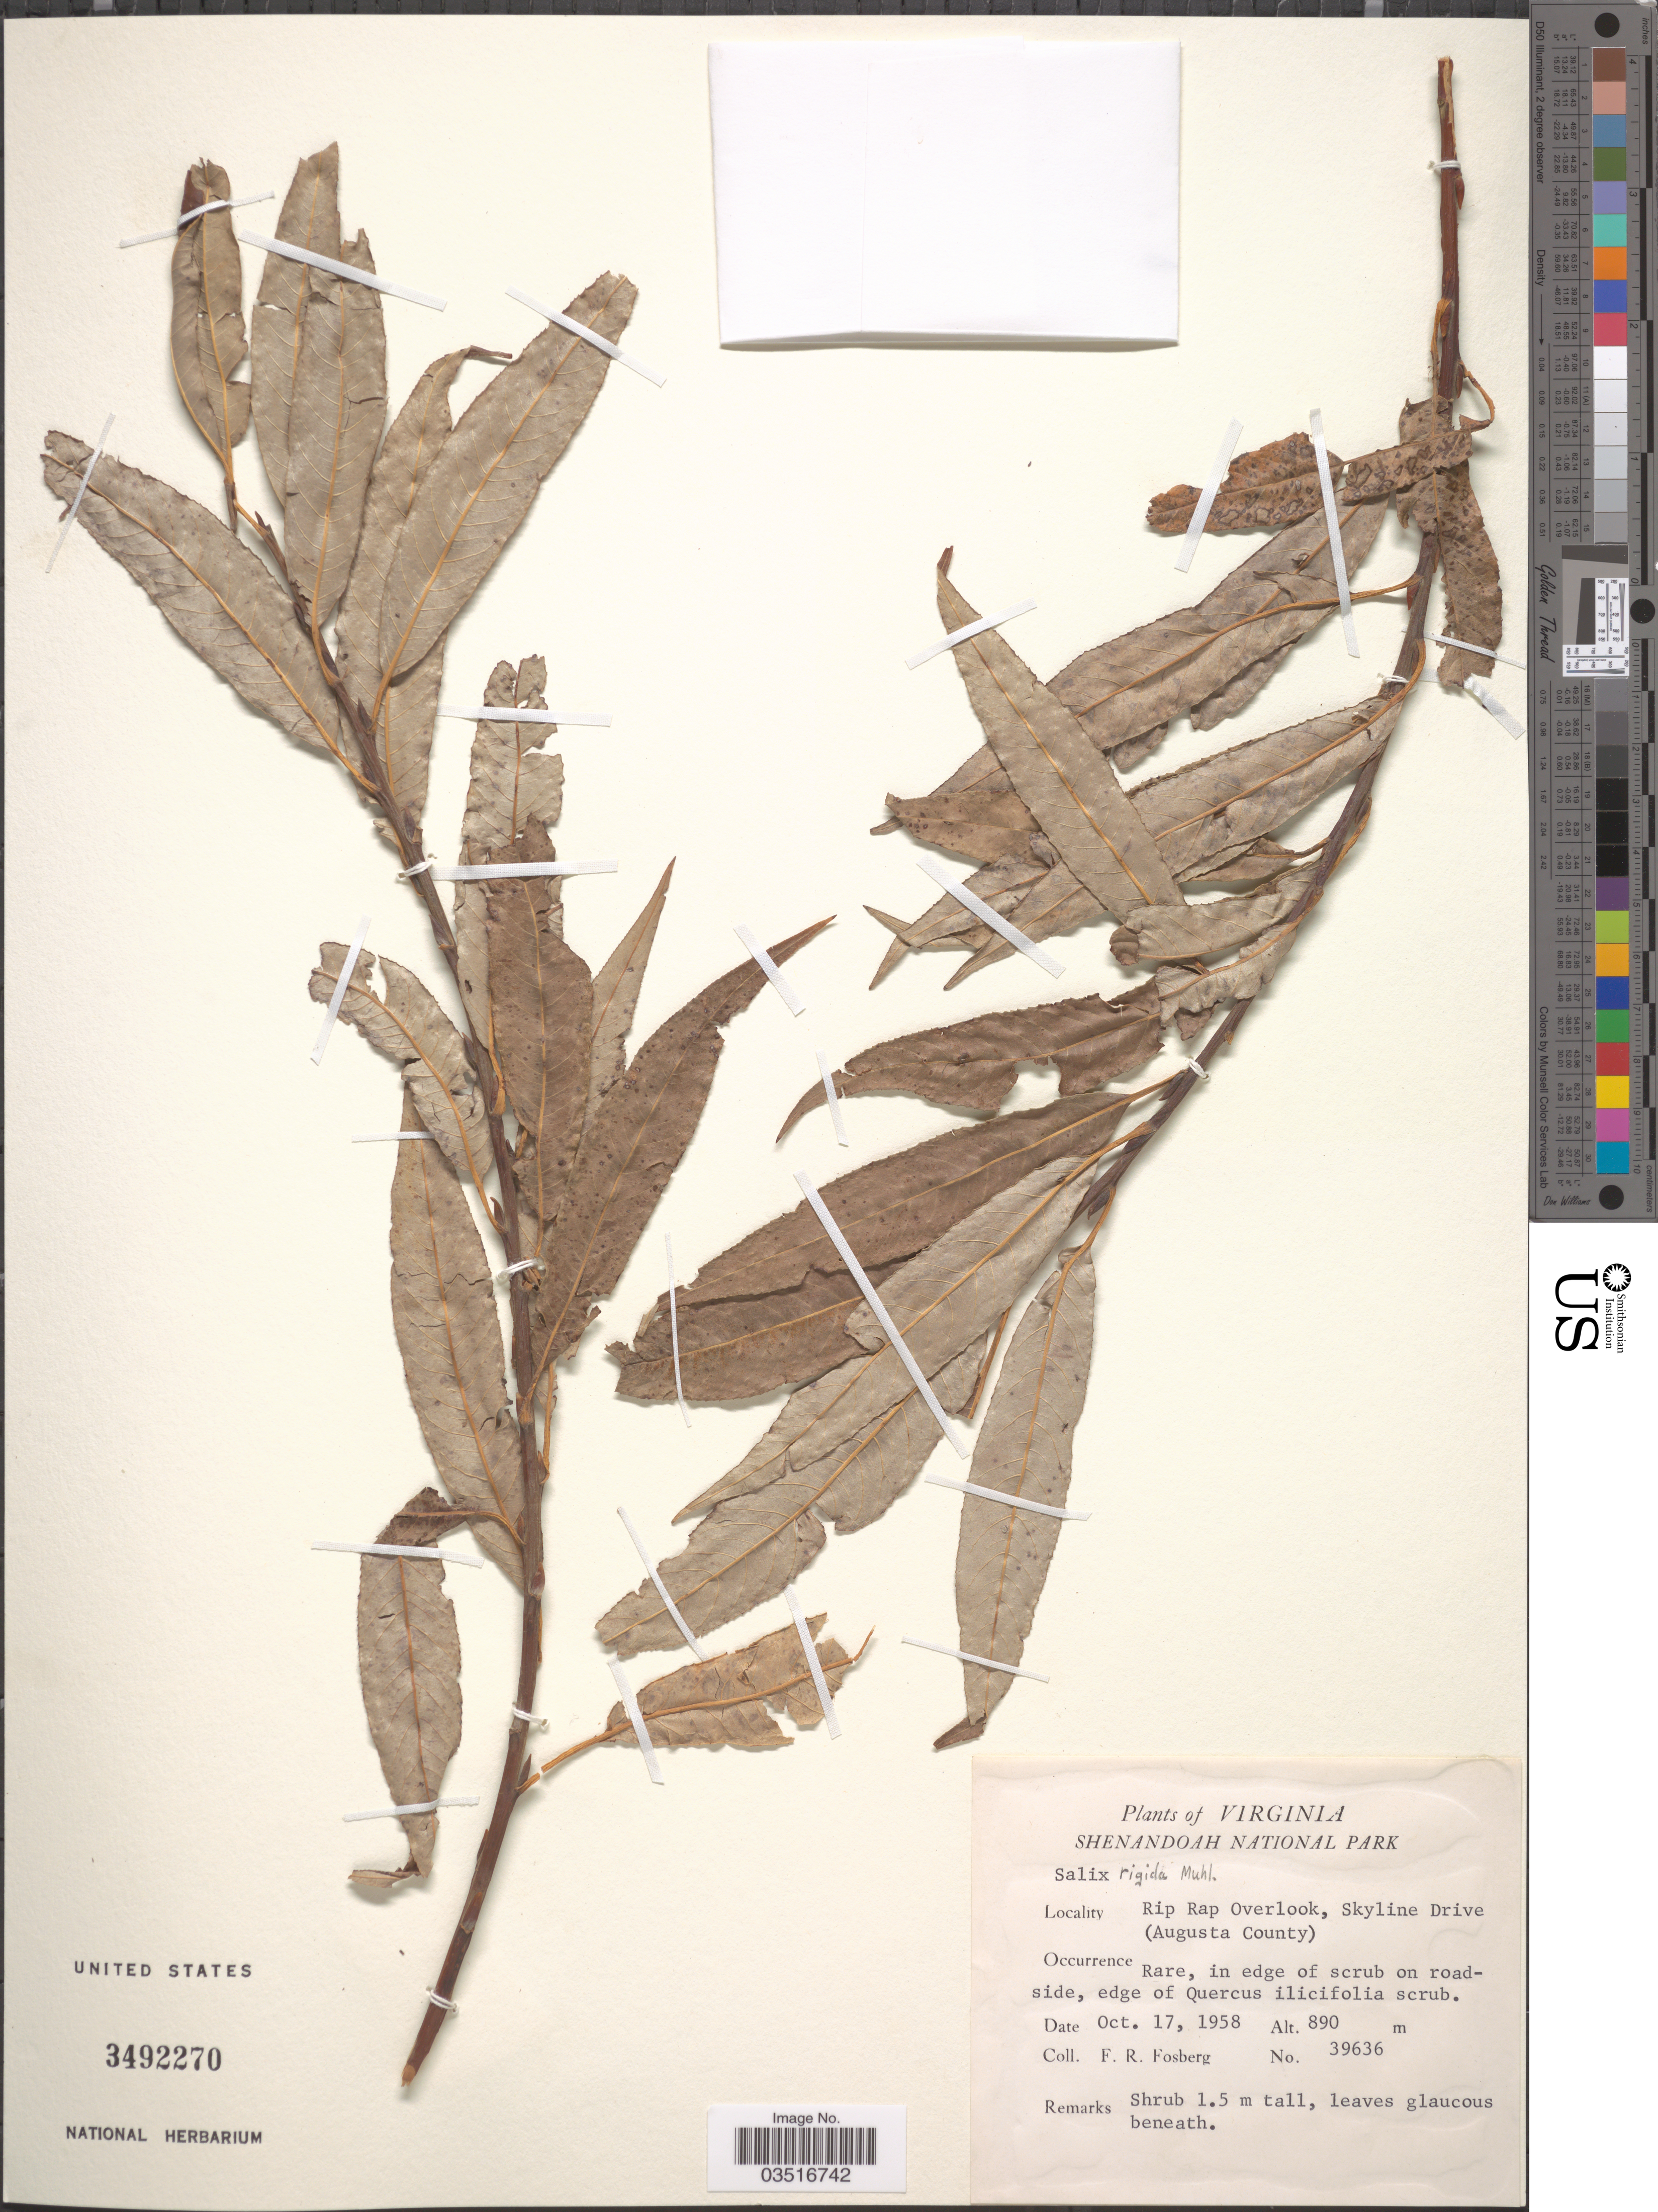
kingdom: Plantae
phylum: Tracheophyta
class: Magnoliopsida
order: Malpighiales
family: Salicaceae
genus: Salix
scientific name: Salix rigida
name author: Muhl.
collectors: F. R. Fosberg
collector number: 39636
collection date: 1958-10-17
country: United States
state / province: Virginia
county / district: Augusta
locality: Shenandoah National Park. Rip Rap Overloak, Skyline Drive (Augusta County).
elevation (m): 890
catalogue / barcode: US 3492270